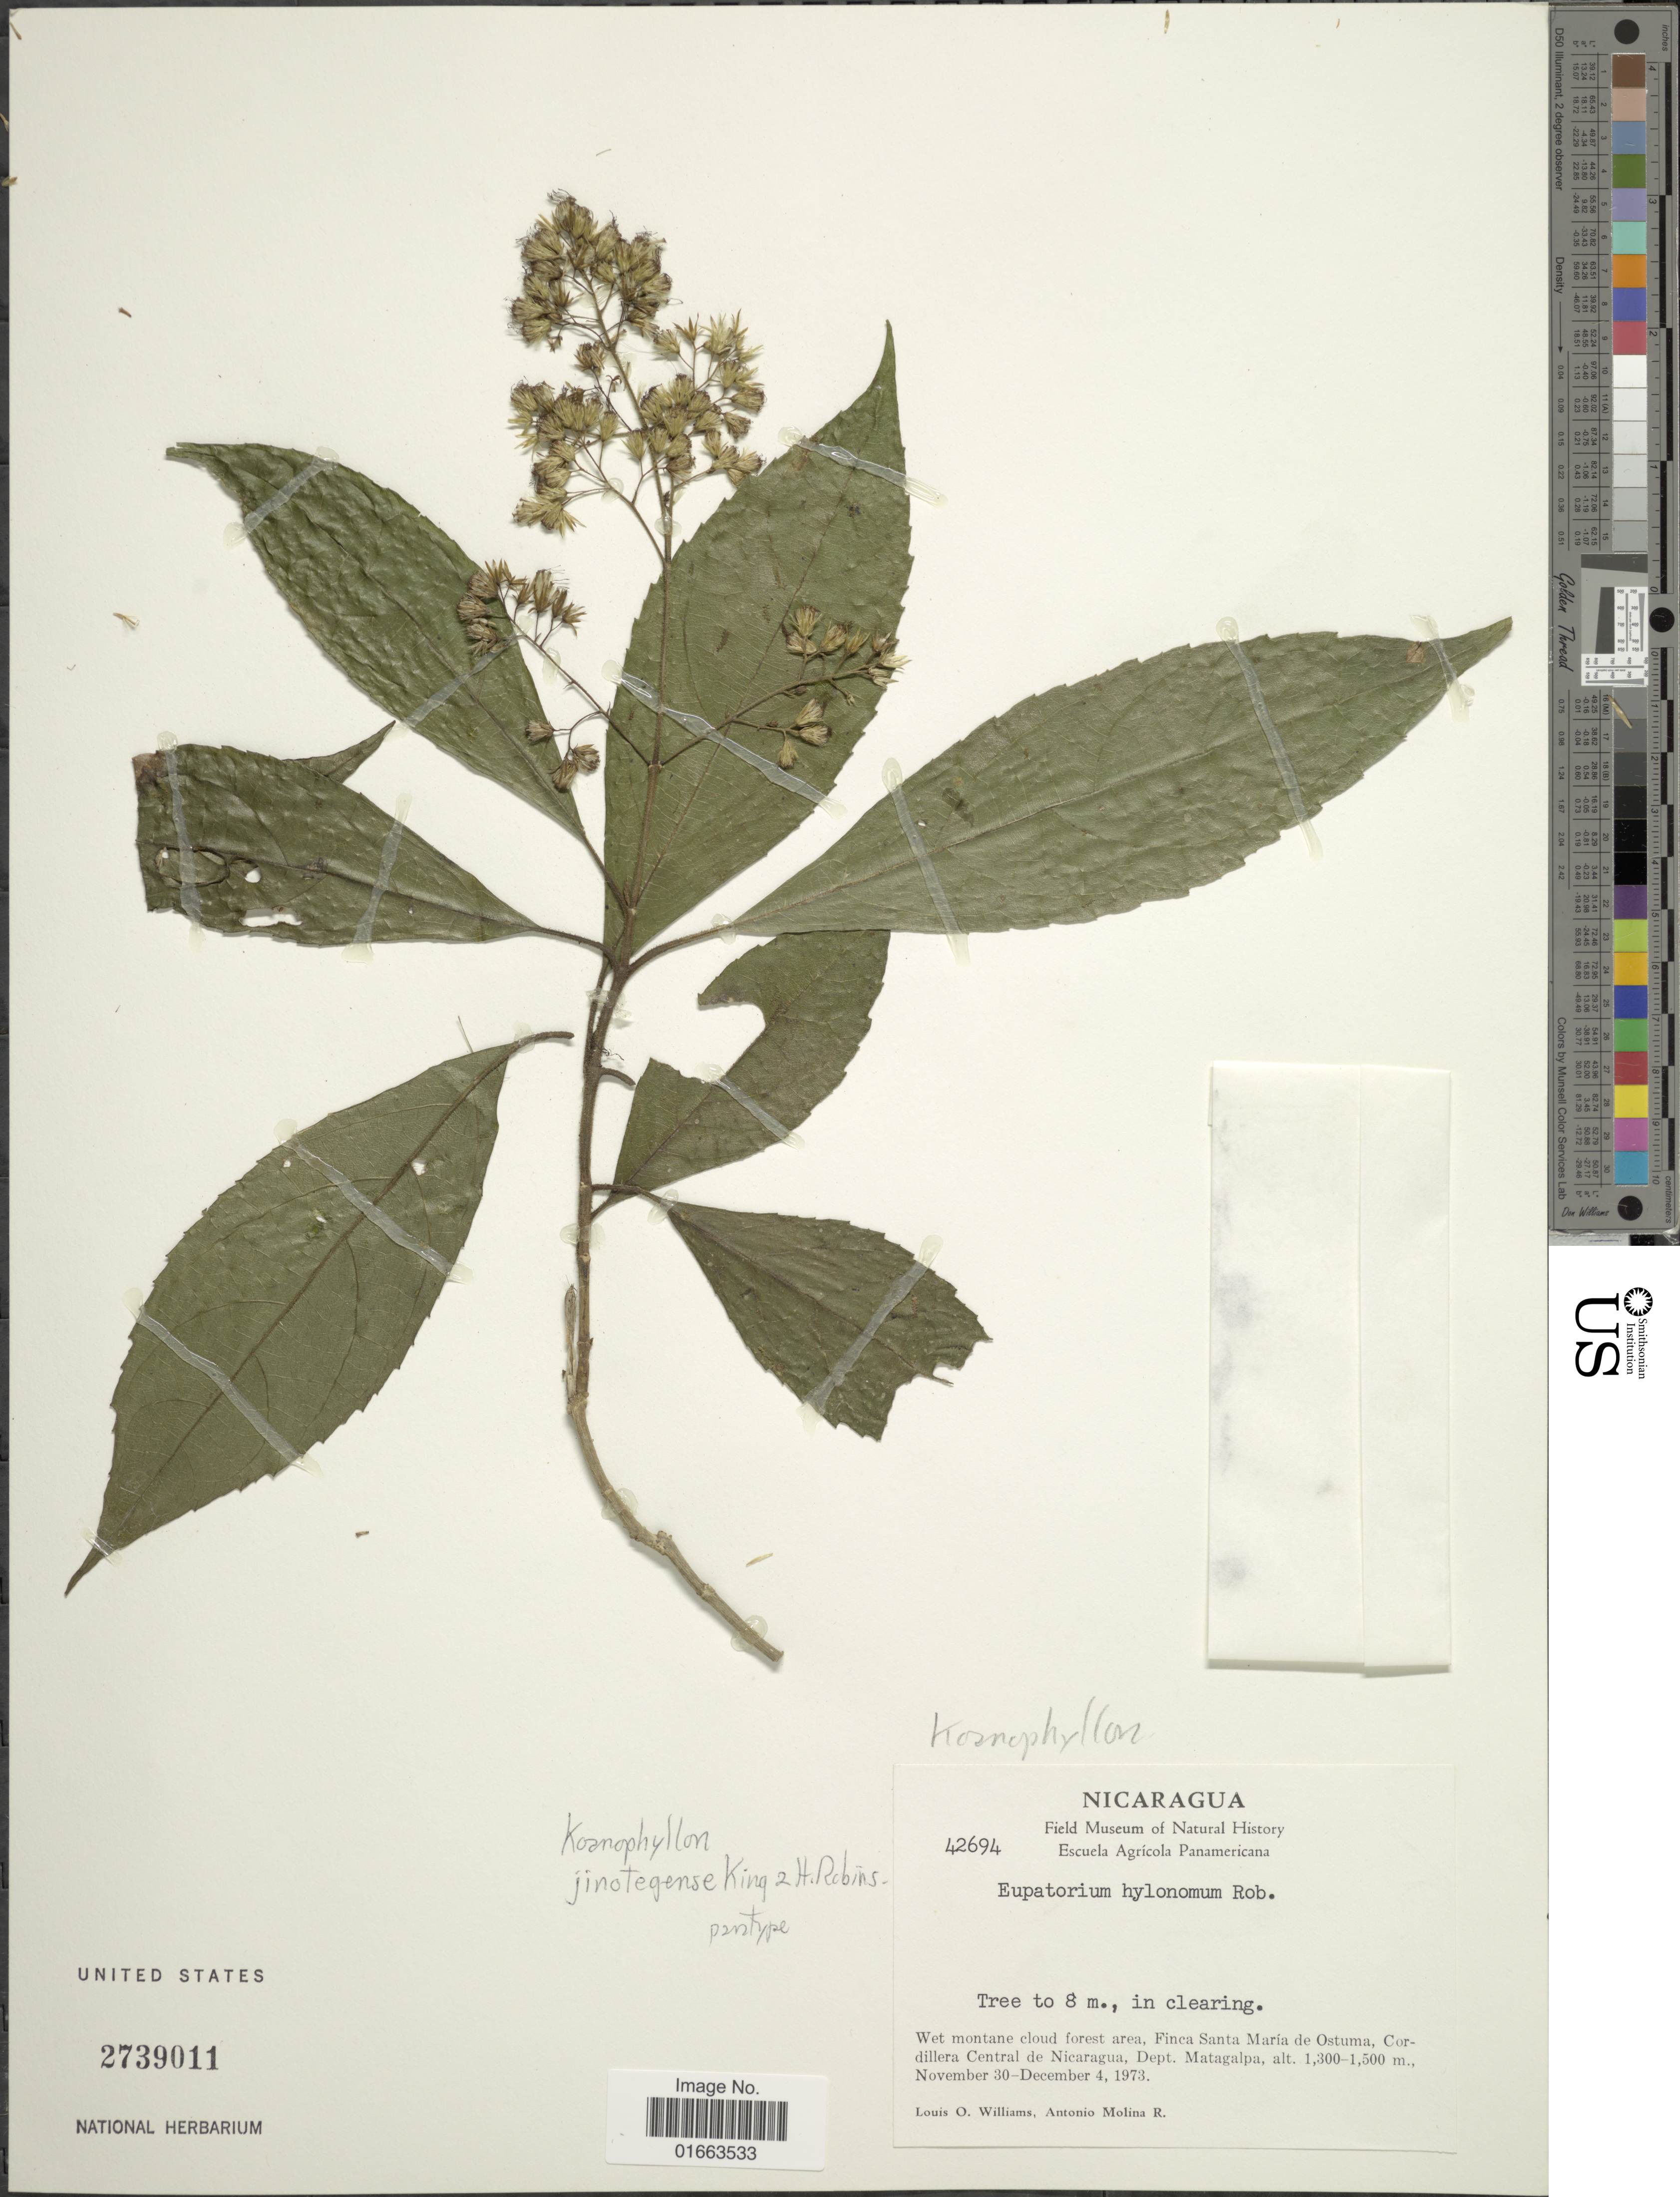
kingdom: Plantae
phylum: Tracheophyta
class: Magnoliopsida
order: Asterales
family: Asteraceae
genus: Koanophyllon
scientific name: Koanophyllon jinotegense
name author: R.M. King & H. Rob.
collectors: L. O. Williams & A. Molina R.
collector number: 42694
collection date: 1973-11-30/1973-12-04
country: Nicaragua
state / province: Matagalpa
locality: Wet montane forest area, Finca Santa María de Ostuma, Cordillera Central de Nicaragua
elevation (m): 1300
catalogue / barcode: US 2739011